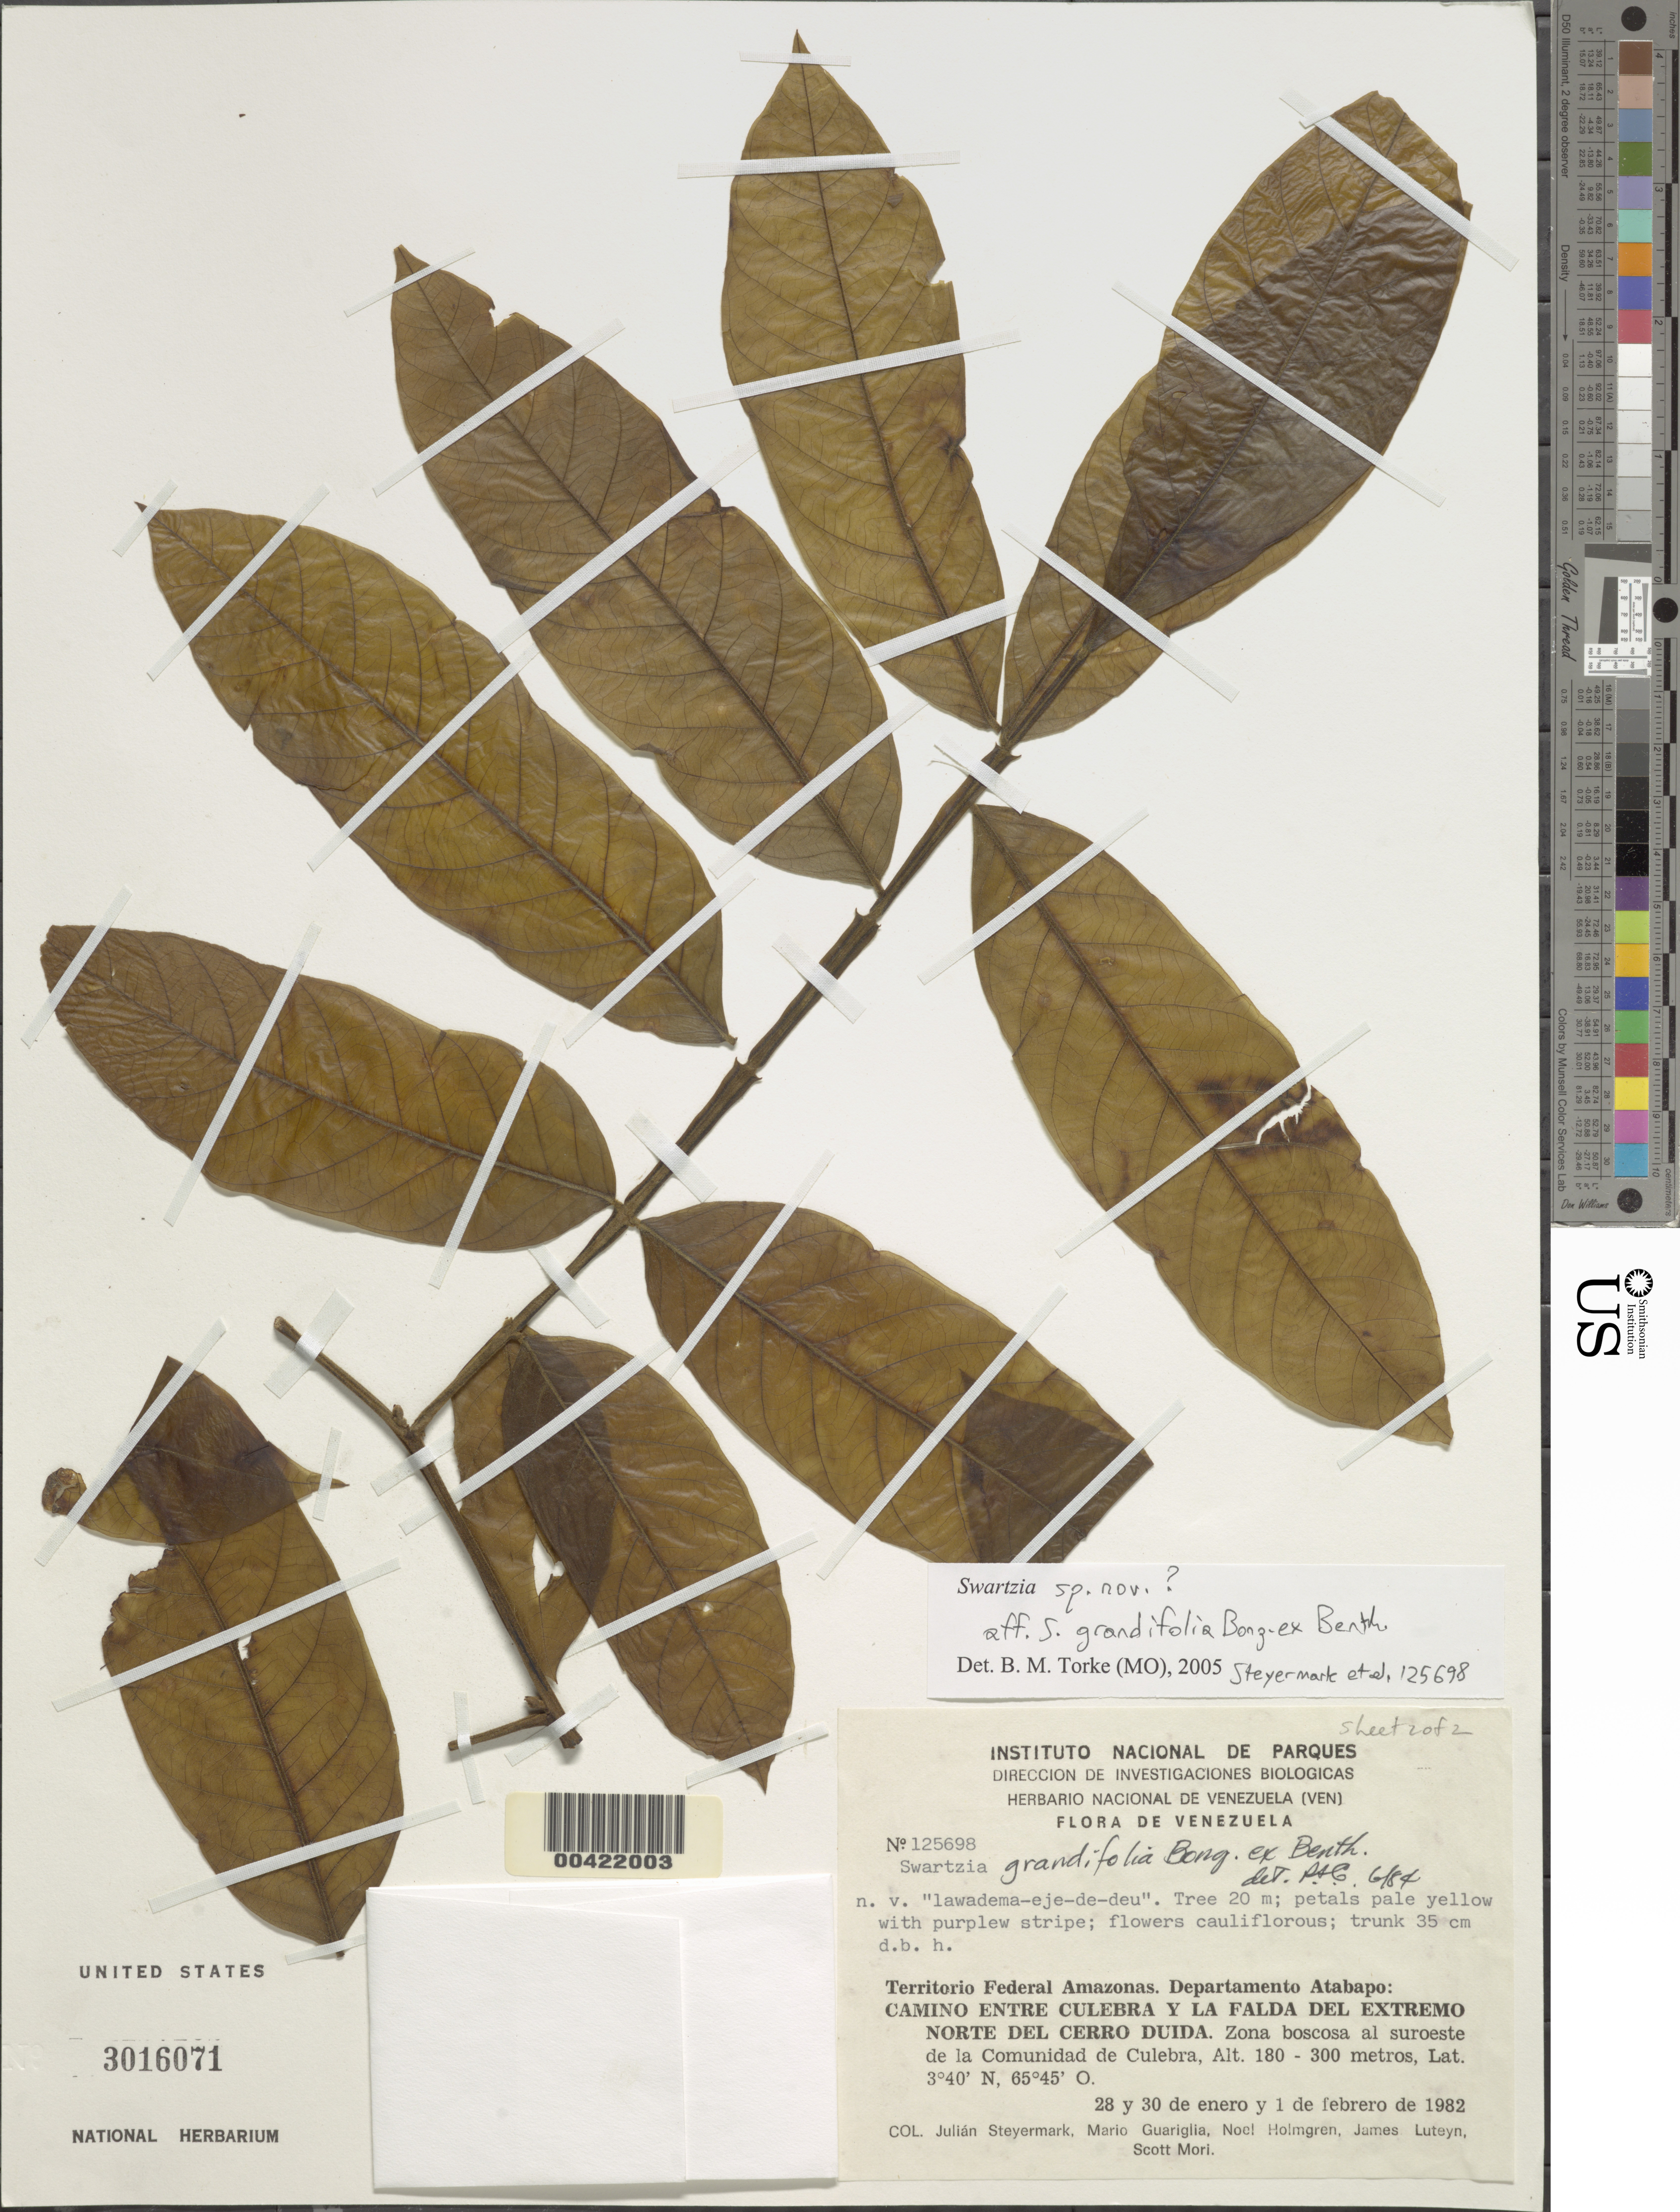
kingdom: Plantae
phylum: Tracheophyta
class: Magnoliopsida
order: Fabales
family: Fabaceae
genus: Swartzia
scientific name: Swartzia sp. nov. aff. grandifolia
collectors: J. Steyermark, M. Guariglia P., N. H. Holmgren, J. L. Luteyn & S. Mori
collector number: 125698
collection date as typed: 28 Jan 1982 to 01 Feb 1982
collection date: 1982-01-28/1982-02-01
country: Venezuela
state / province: Amazonas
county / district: Atabapo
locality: Culebra y la Falda del Extremo Norte del Cerro Duida, Camino entre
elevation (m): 180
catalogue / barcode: US 3016071